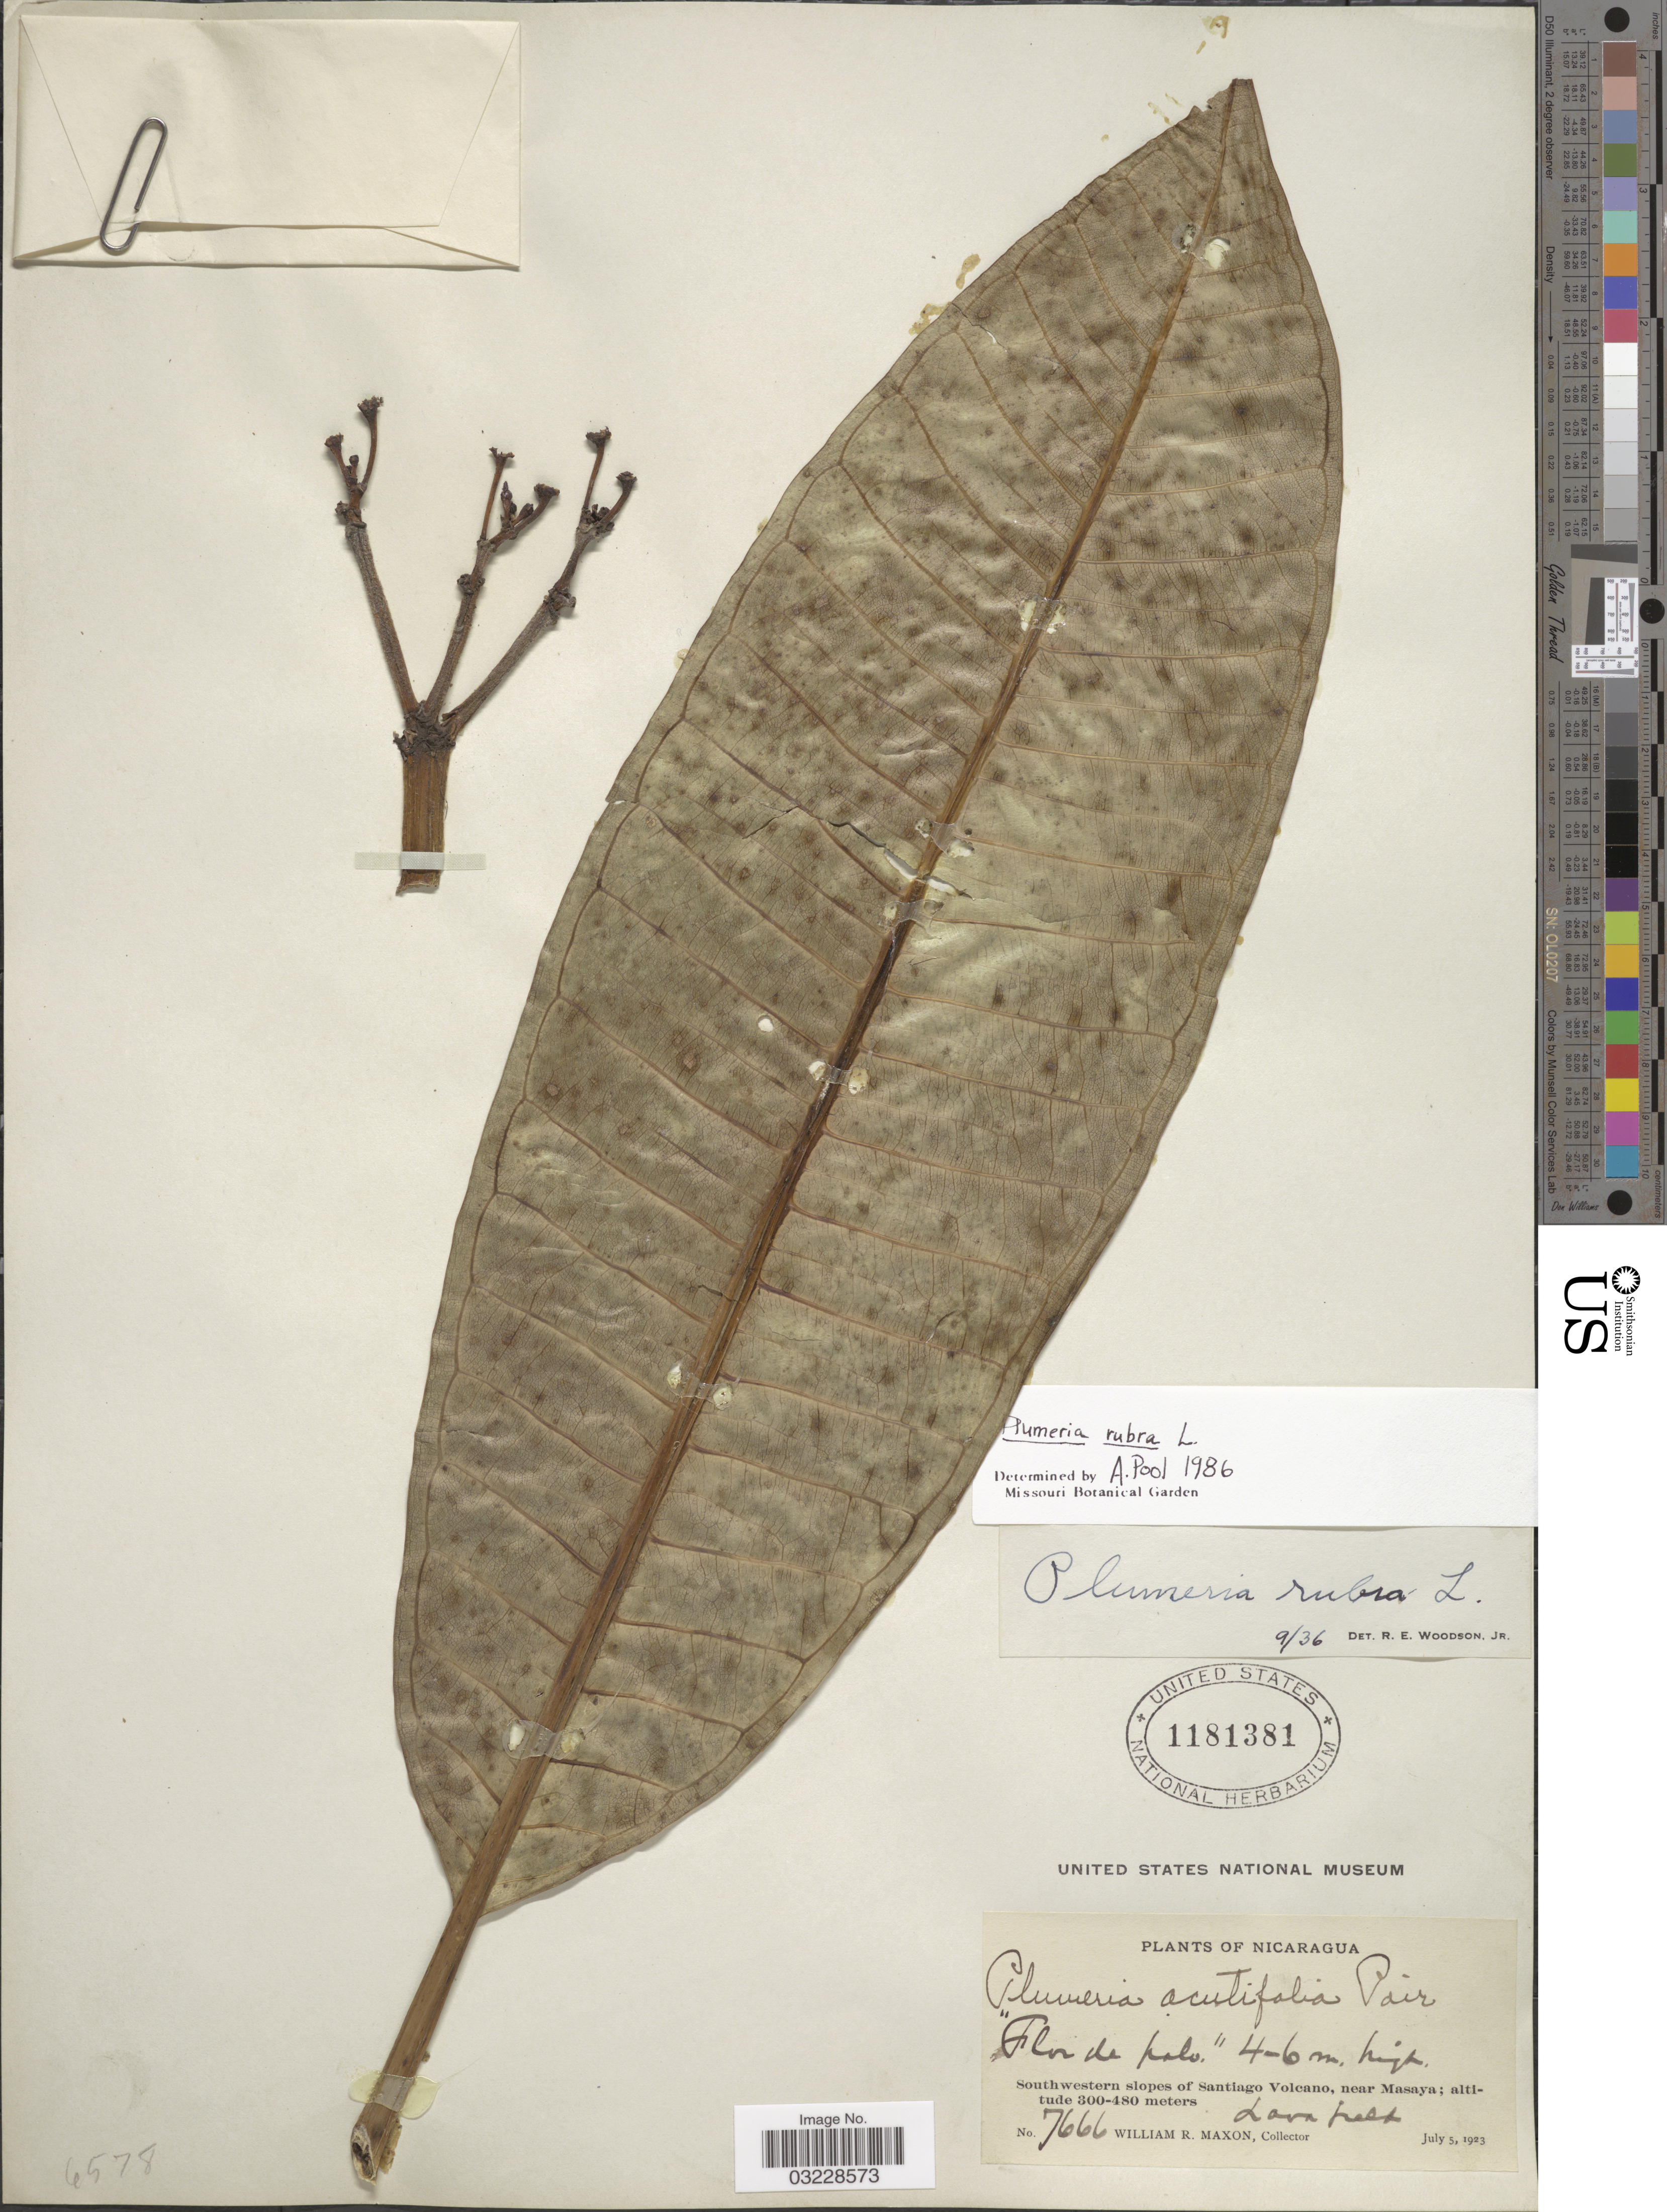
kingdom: Plantae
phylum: Tracheophyta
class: Magnoliopsida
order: Gentianales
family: Apocynaceae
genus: Plumeria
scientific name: Plumeria rubra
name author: L.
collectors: W. R. Maxon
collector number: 7666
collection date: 1923-07-05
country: Nicaragua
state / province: Masaya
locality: Southwestern slopes of Santiago Volcano, near Masaya.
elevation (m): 300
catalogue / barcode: US 1181381